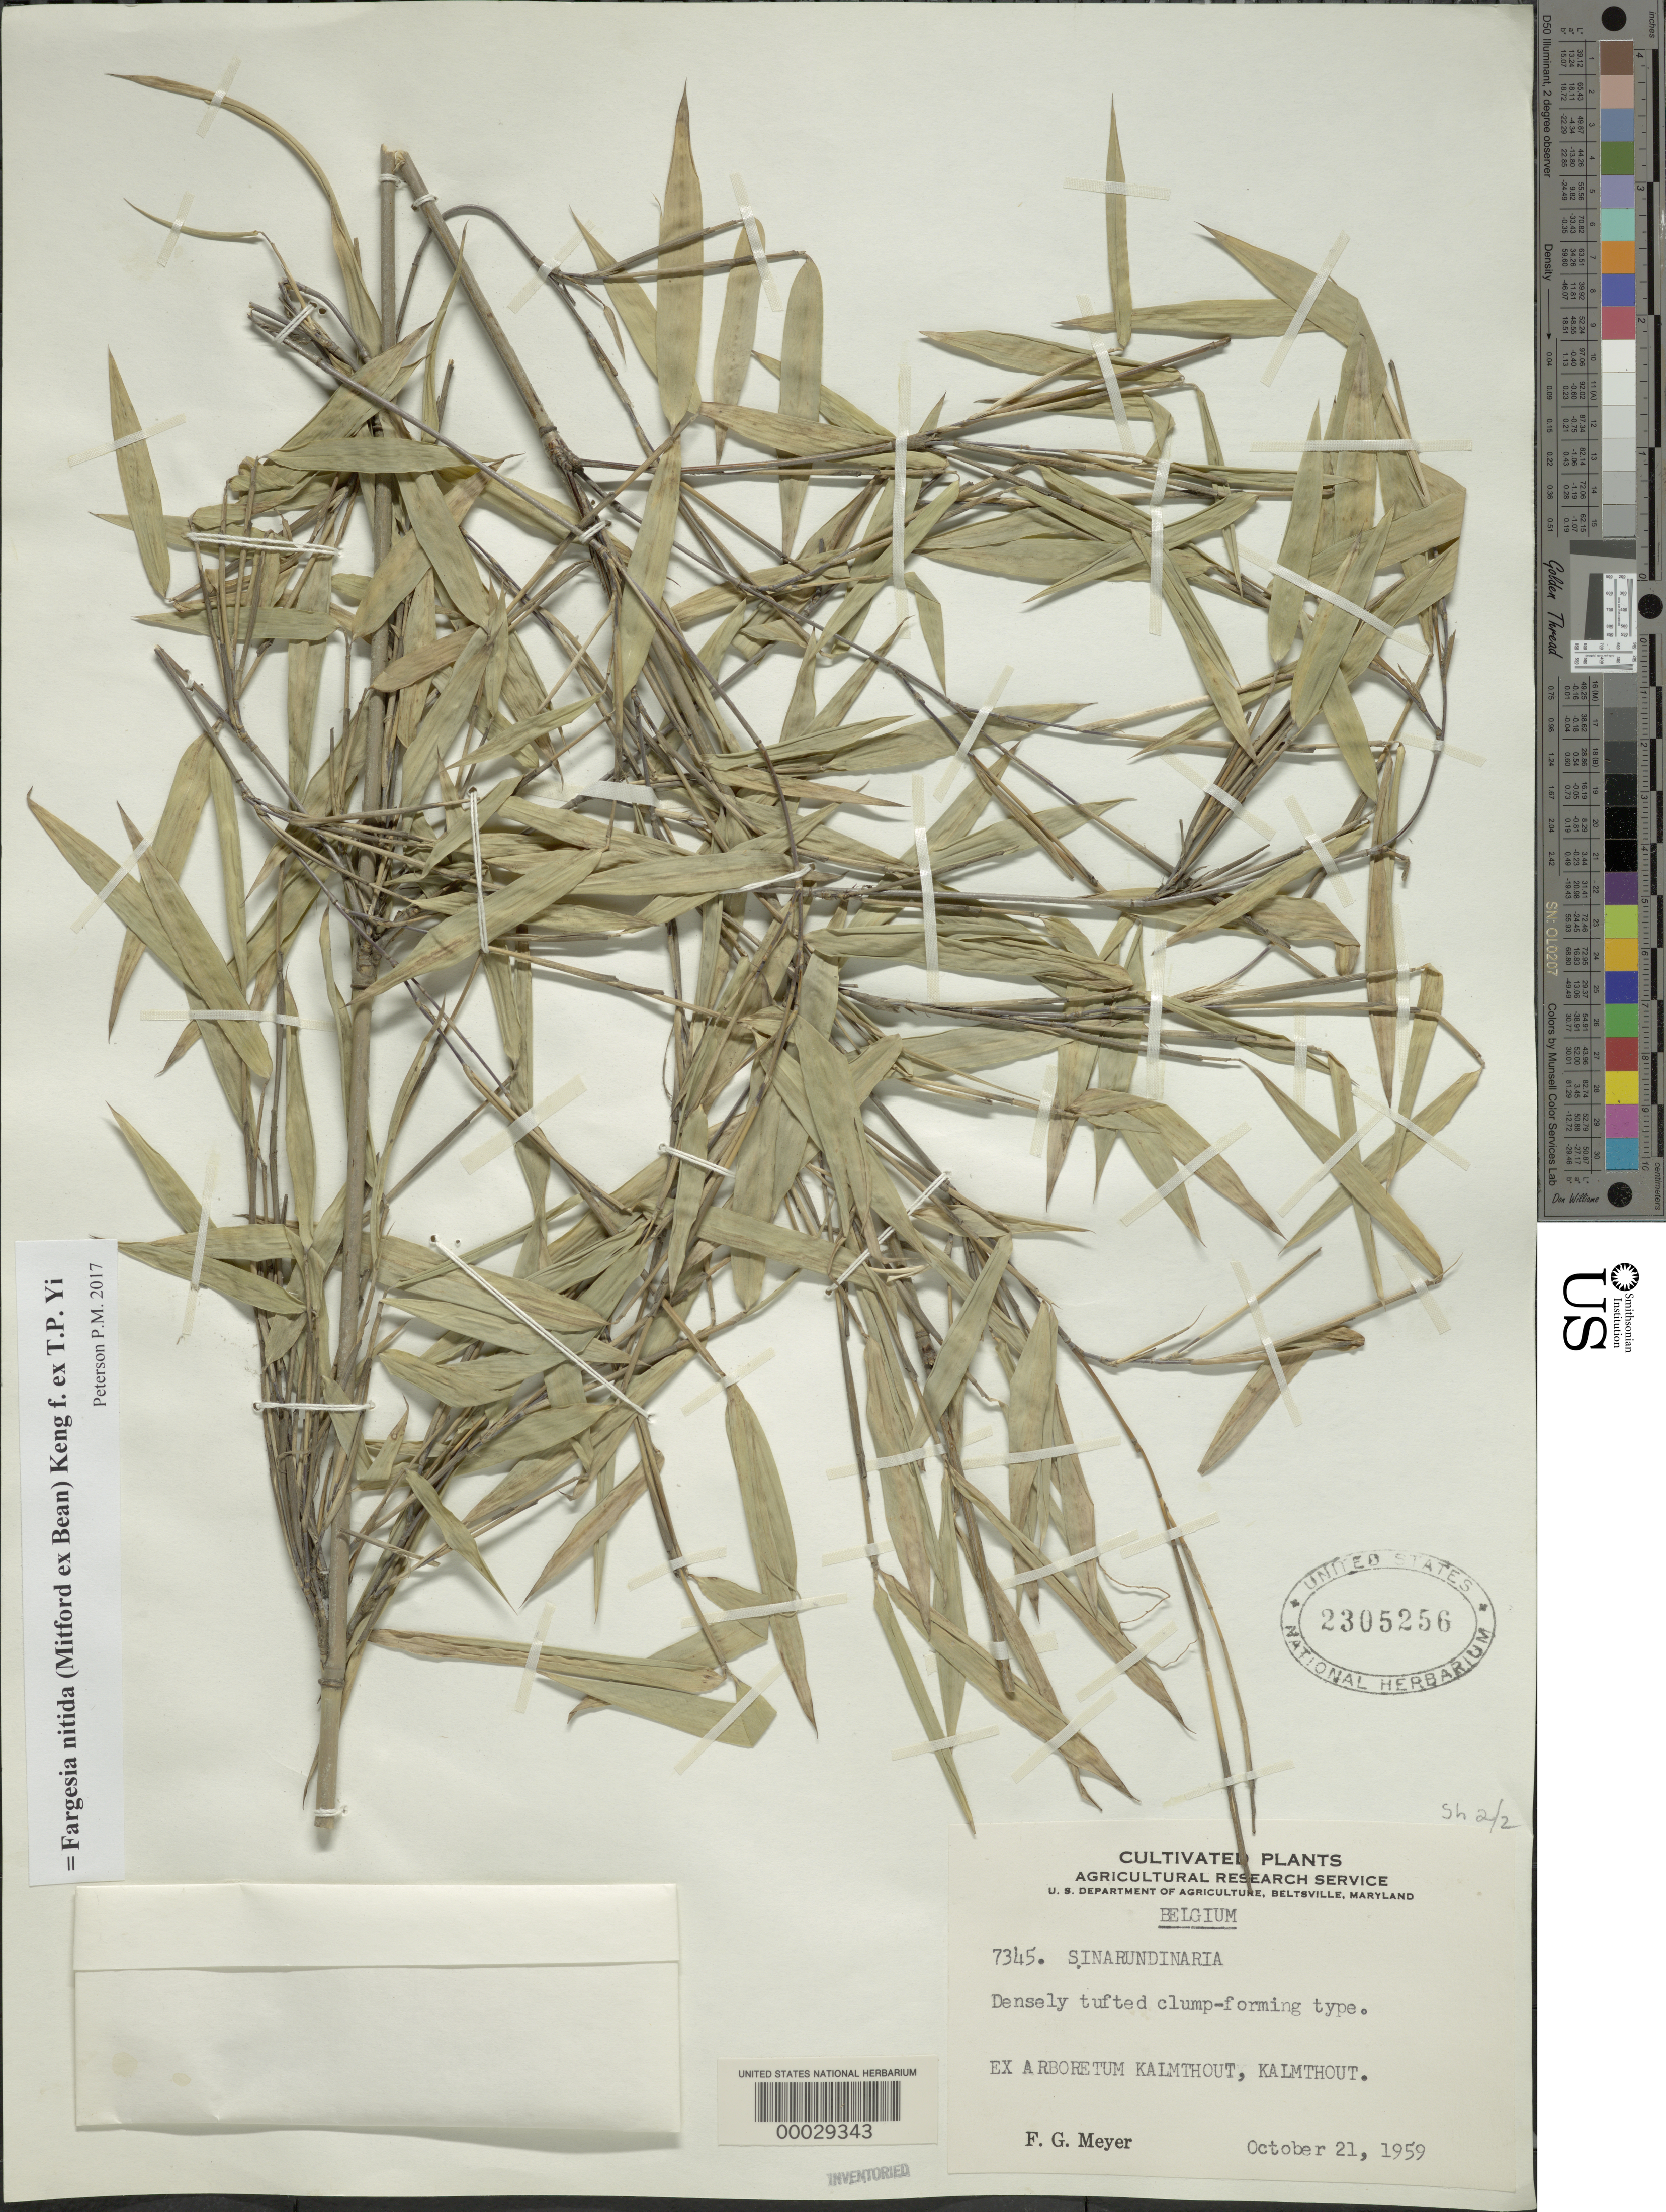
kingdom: Plantae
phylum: Tracheophyta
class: Liliopsida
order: Poales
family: Poaceae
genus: Fargesia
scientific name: Fargesia nitida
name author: (Mitford ex Stapf) Keng f. ex T.P. Yi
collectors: F. G. Meyer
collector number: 7345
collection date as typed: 21 Oct 1959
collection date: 1959-10-21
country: Belgium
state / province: Flanders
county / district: Antwerpen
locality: Arboretum Kalmthout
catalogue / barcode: US 2305256